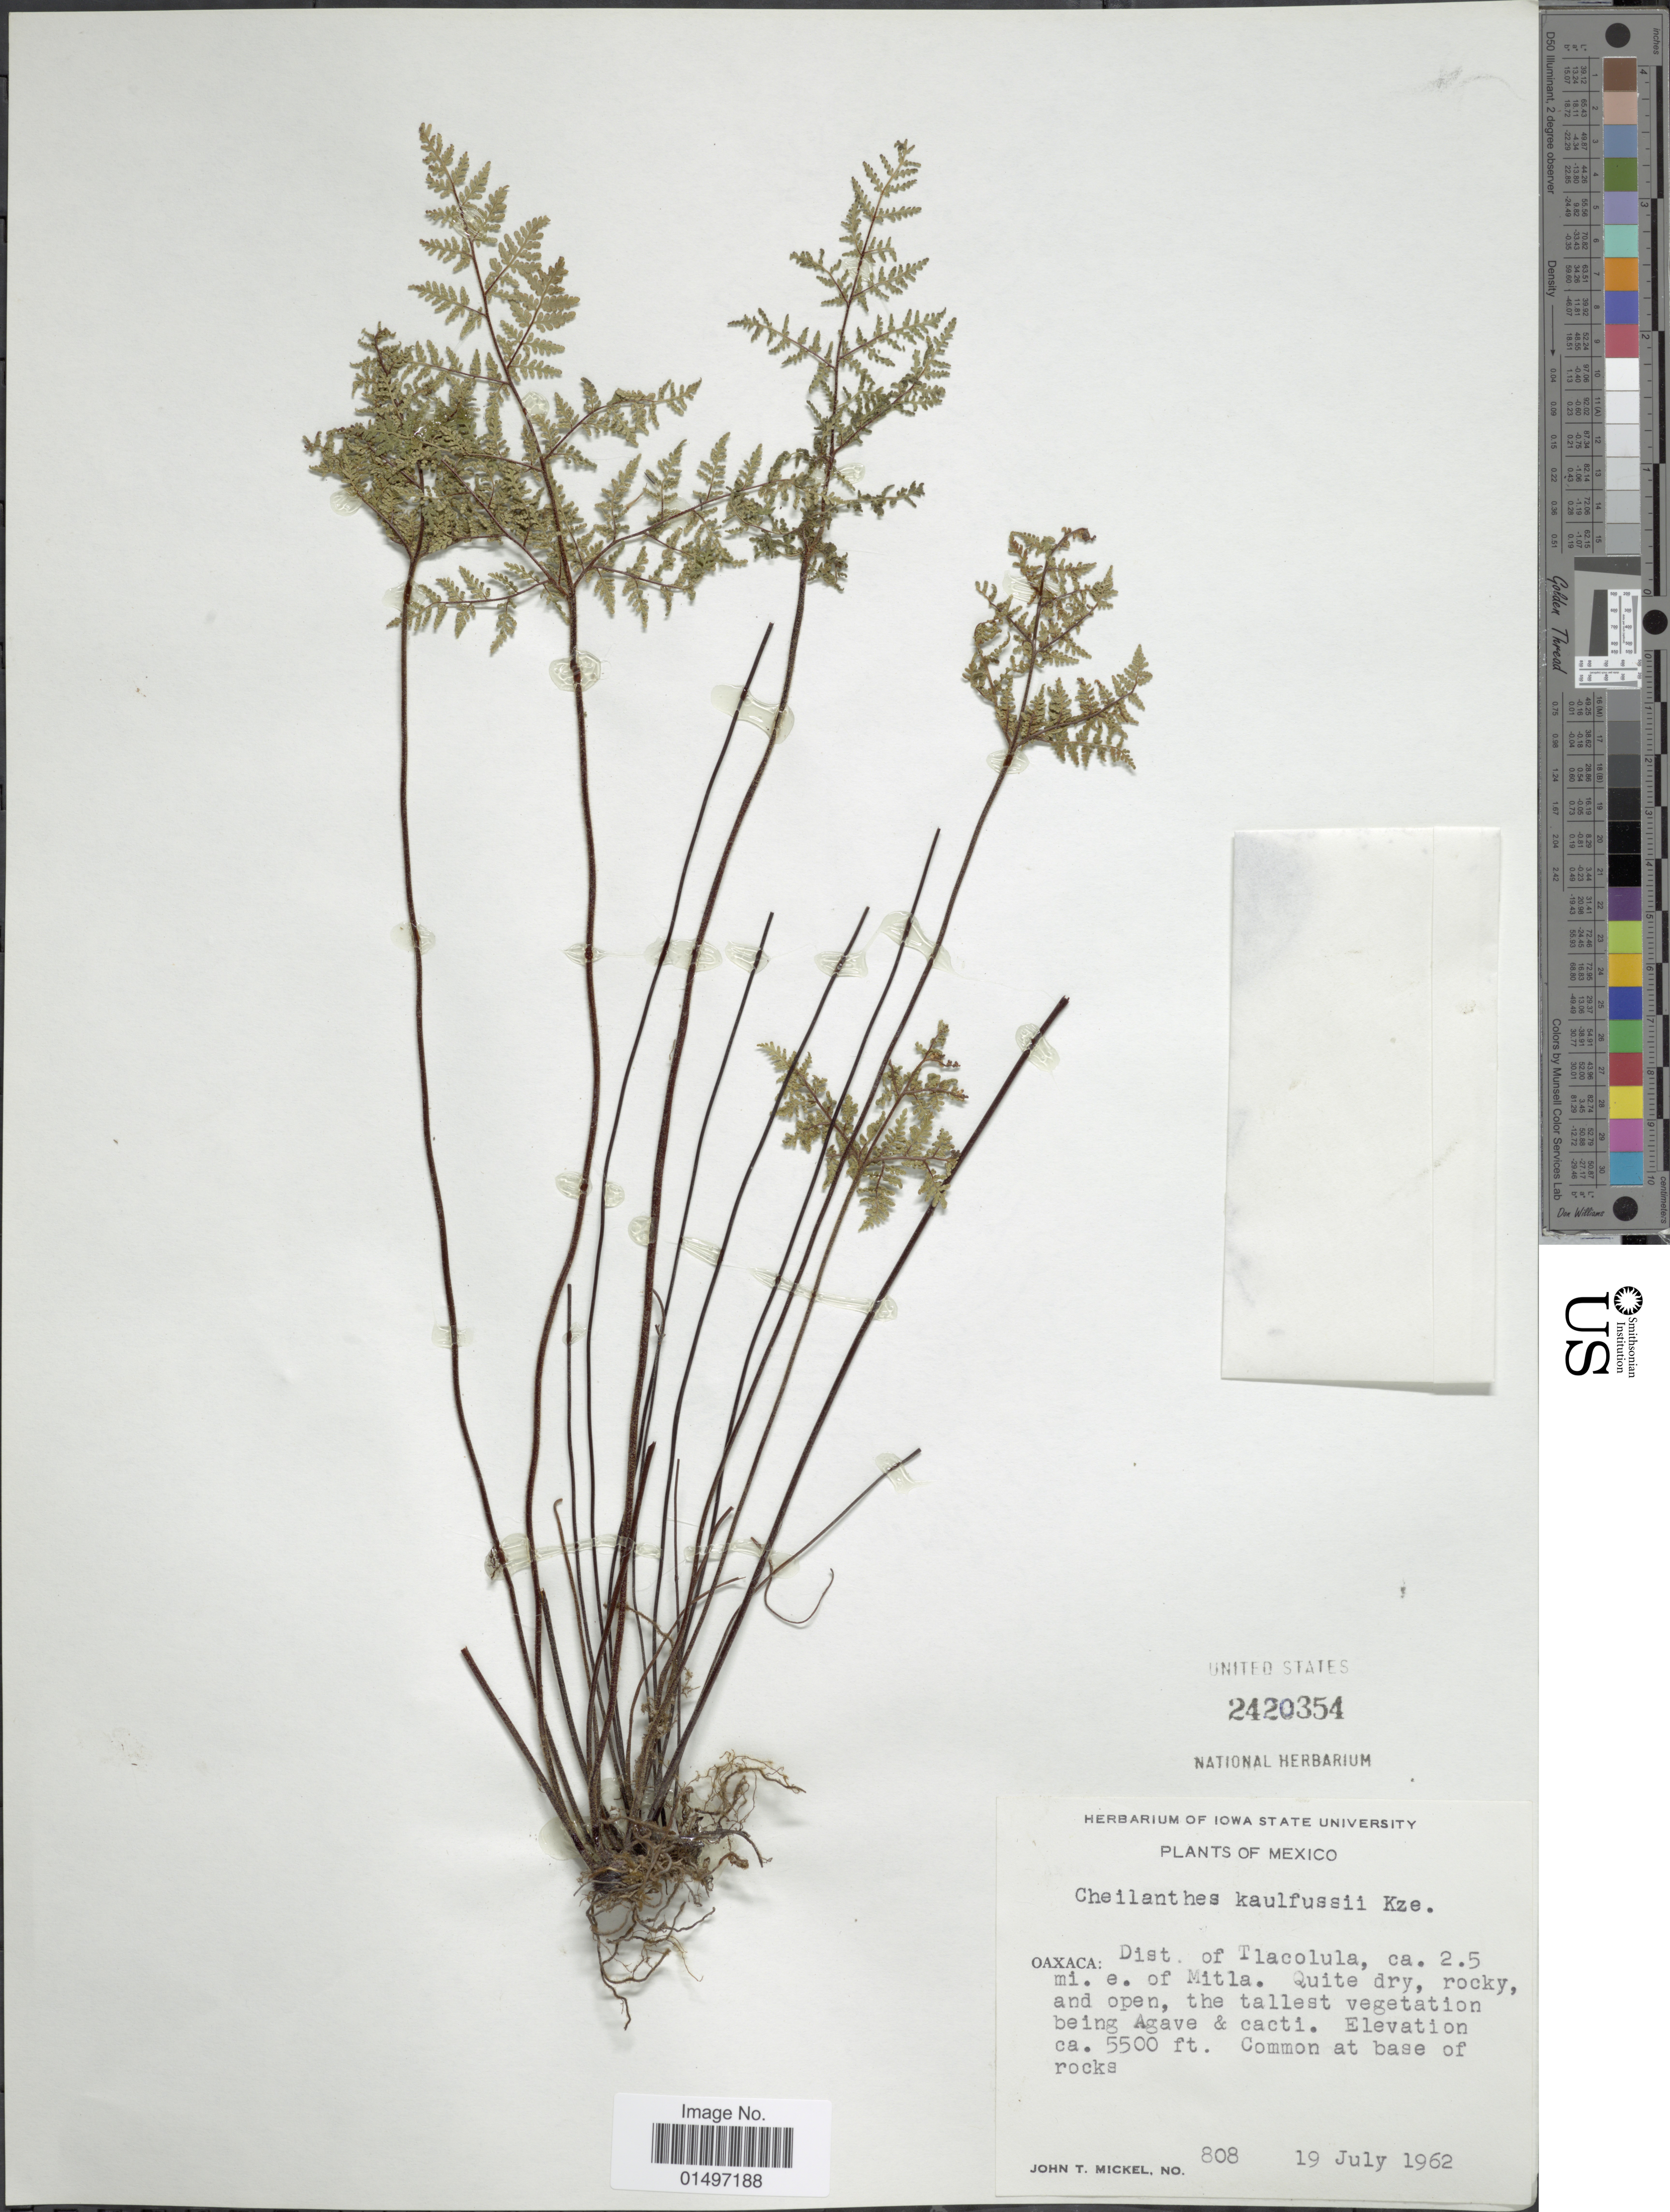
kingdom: Plantae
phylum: Tracheophyta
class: Polypodiopsida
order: Polypodiales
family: Pteridaceae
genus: Gaga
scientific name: Gaga kaulfussii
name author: (Kunze) Fay W. Li & Windham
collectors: J. T. Mickel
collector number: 808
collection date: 1962-07-19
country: Mexico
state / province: Oaxaca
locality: Mexico, Dist. of Tlacolula, ca. 2.5 mi. e. of Mitla.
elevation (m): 1676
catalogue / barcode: US 2420354